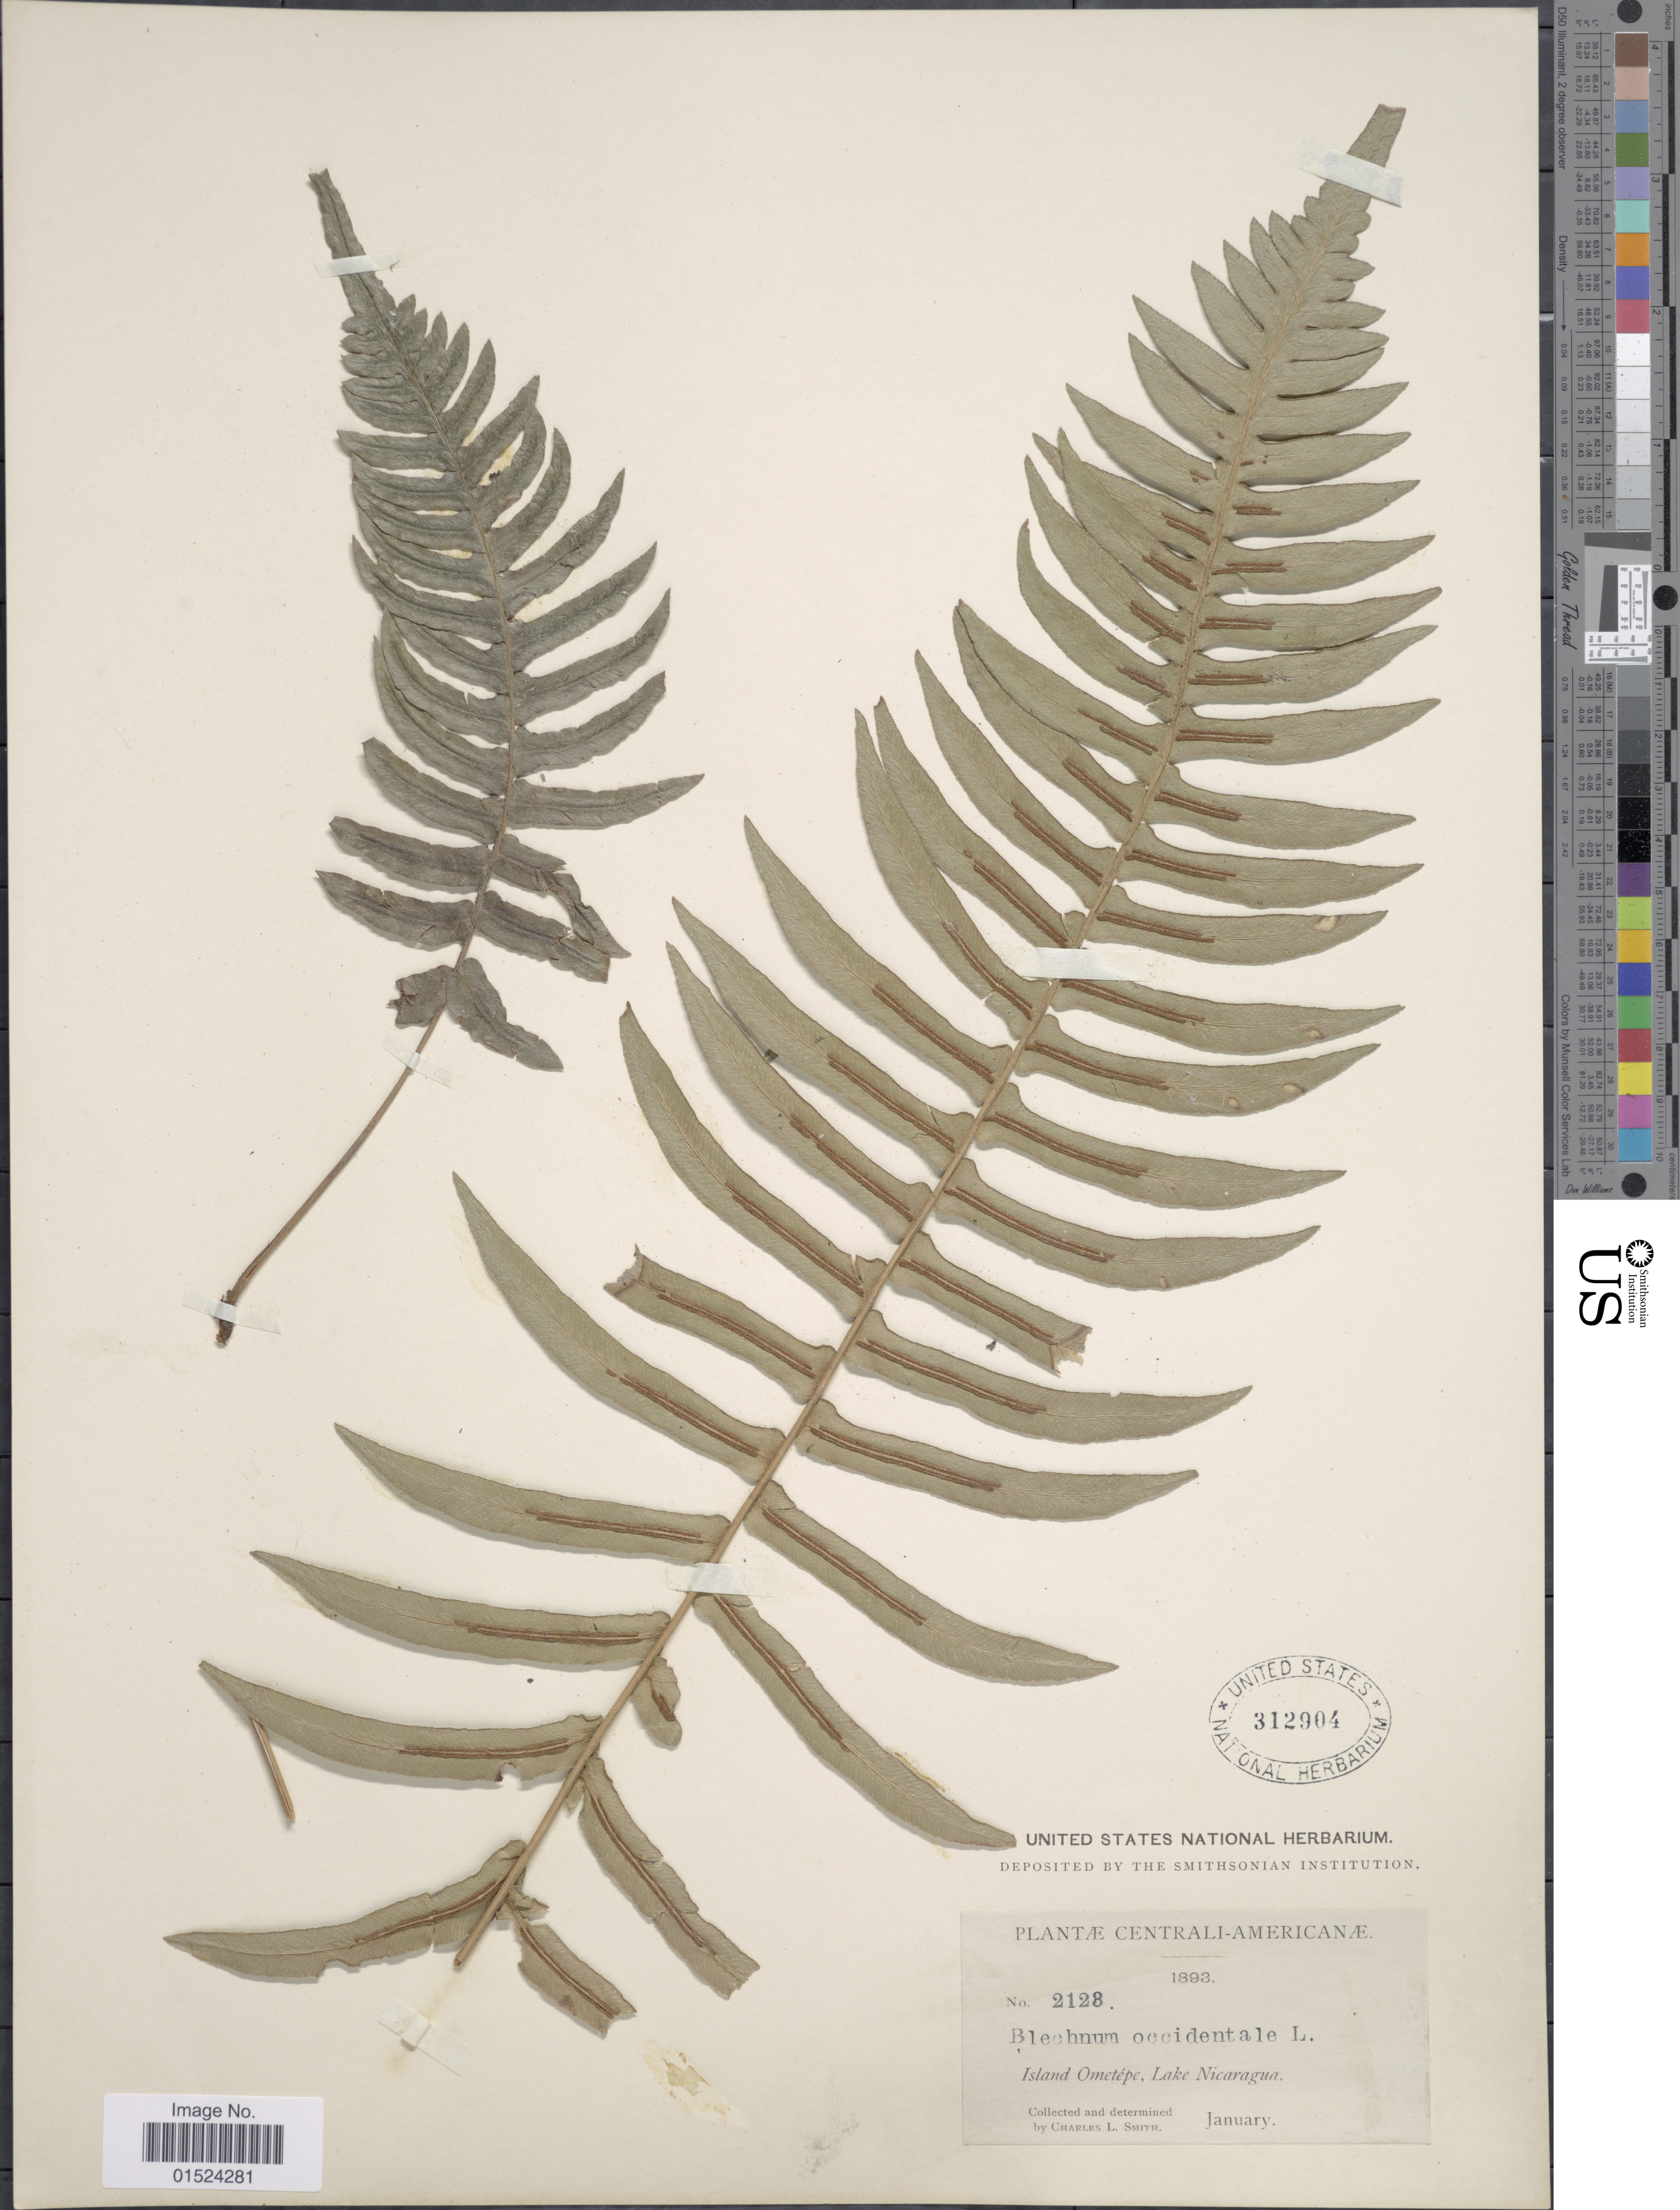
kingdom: Plantae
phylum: Tracheophyta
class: Polypodiopsida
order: Polypodiales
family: Blechnaceae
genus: Blechnum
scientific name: Blechnum occidentale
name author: L.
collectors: C. L. Smith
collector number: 2123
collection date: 1893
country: Nicaragua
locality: Island Ometépe, Lake Nicaragua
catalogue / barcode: US 312904